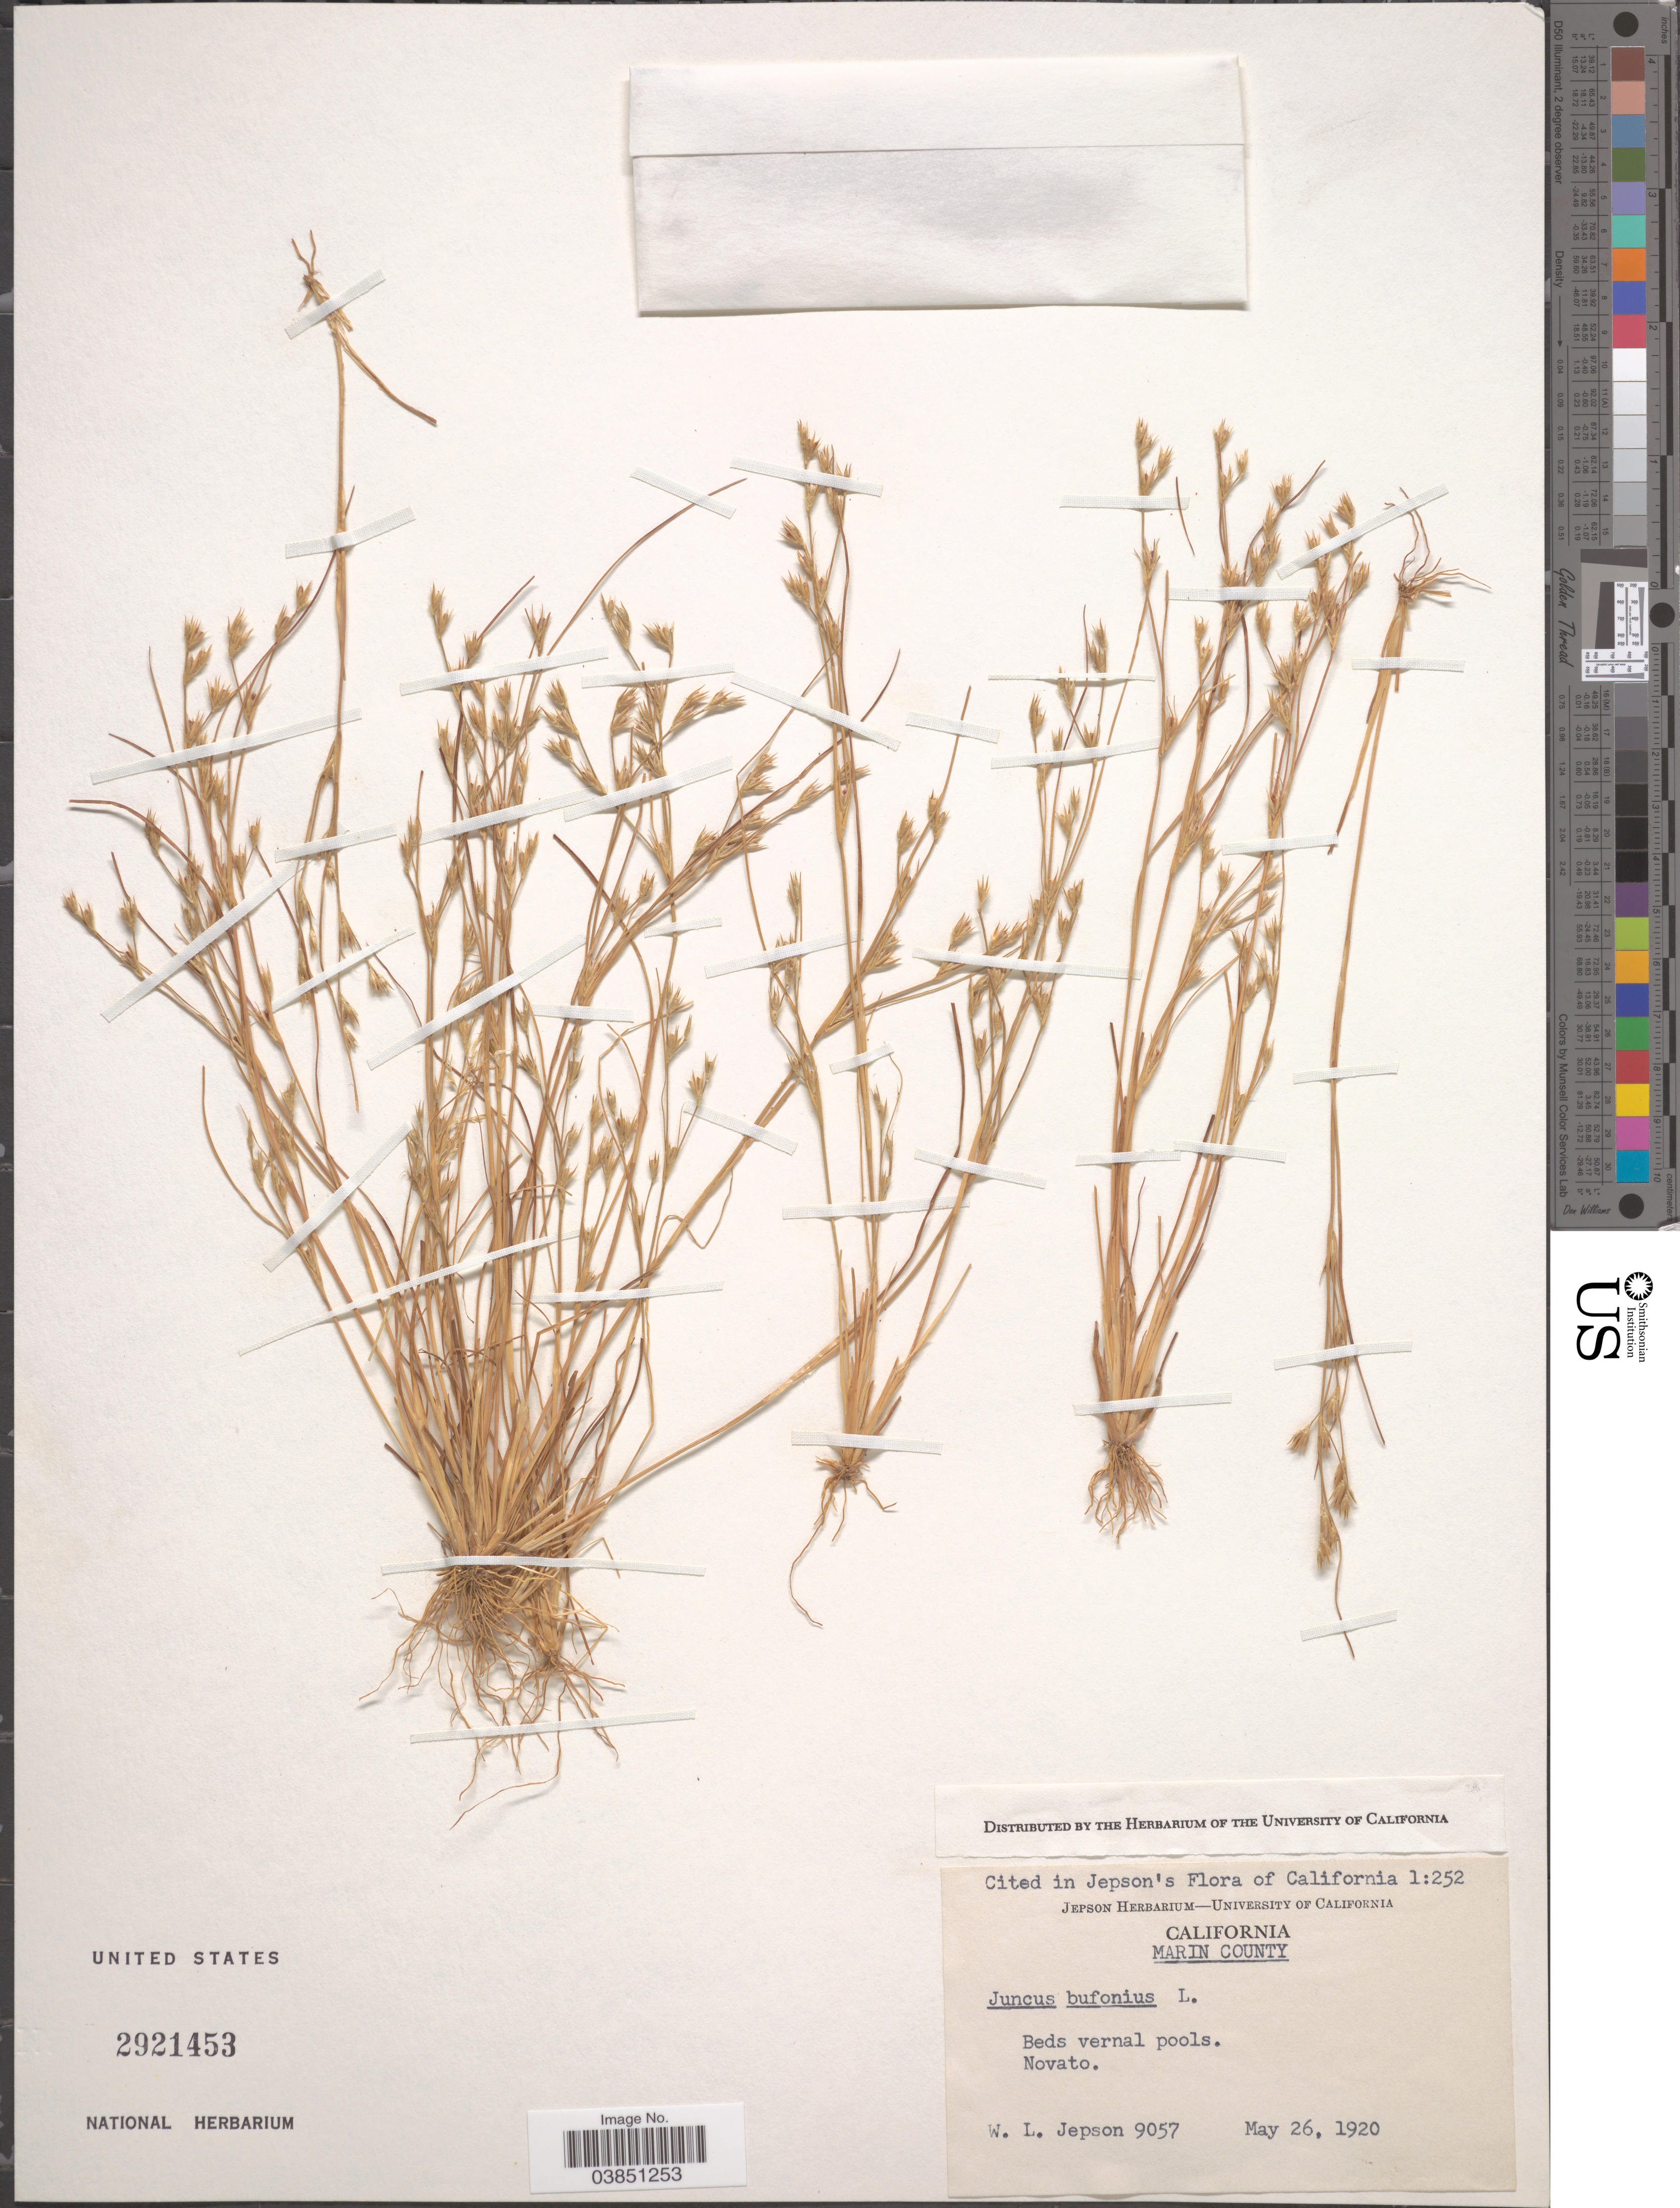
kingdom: Plantae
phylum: Tracheophyta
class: Liliopsida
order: Poales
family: Juncaceae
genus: Juncus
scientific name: Juncus bufonius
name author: L.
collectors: W. L. Jepson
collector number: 9057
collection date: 1920-05-26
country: United States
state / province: California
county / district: Marin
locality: Marin County. Novato.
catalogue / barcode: US 2921453